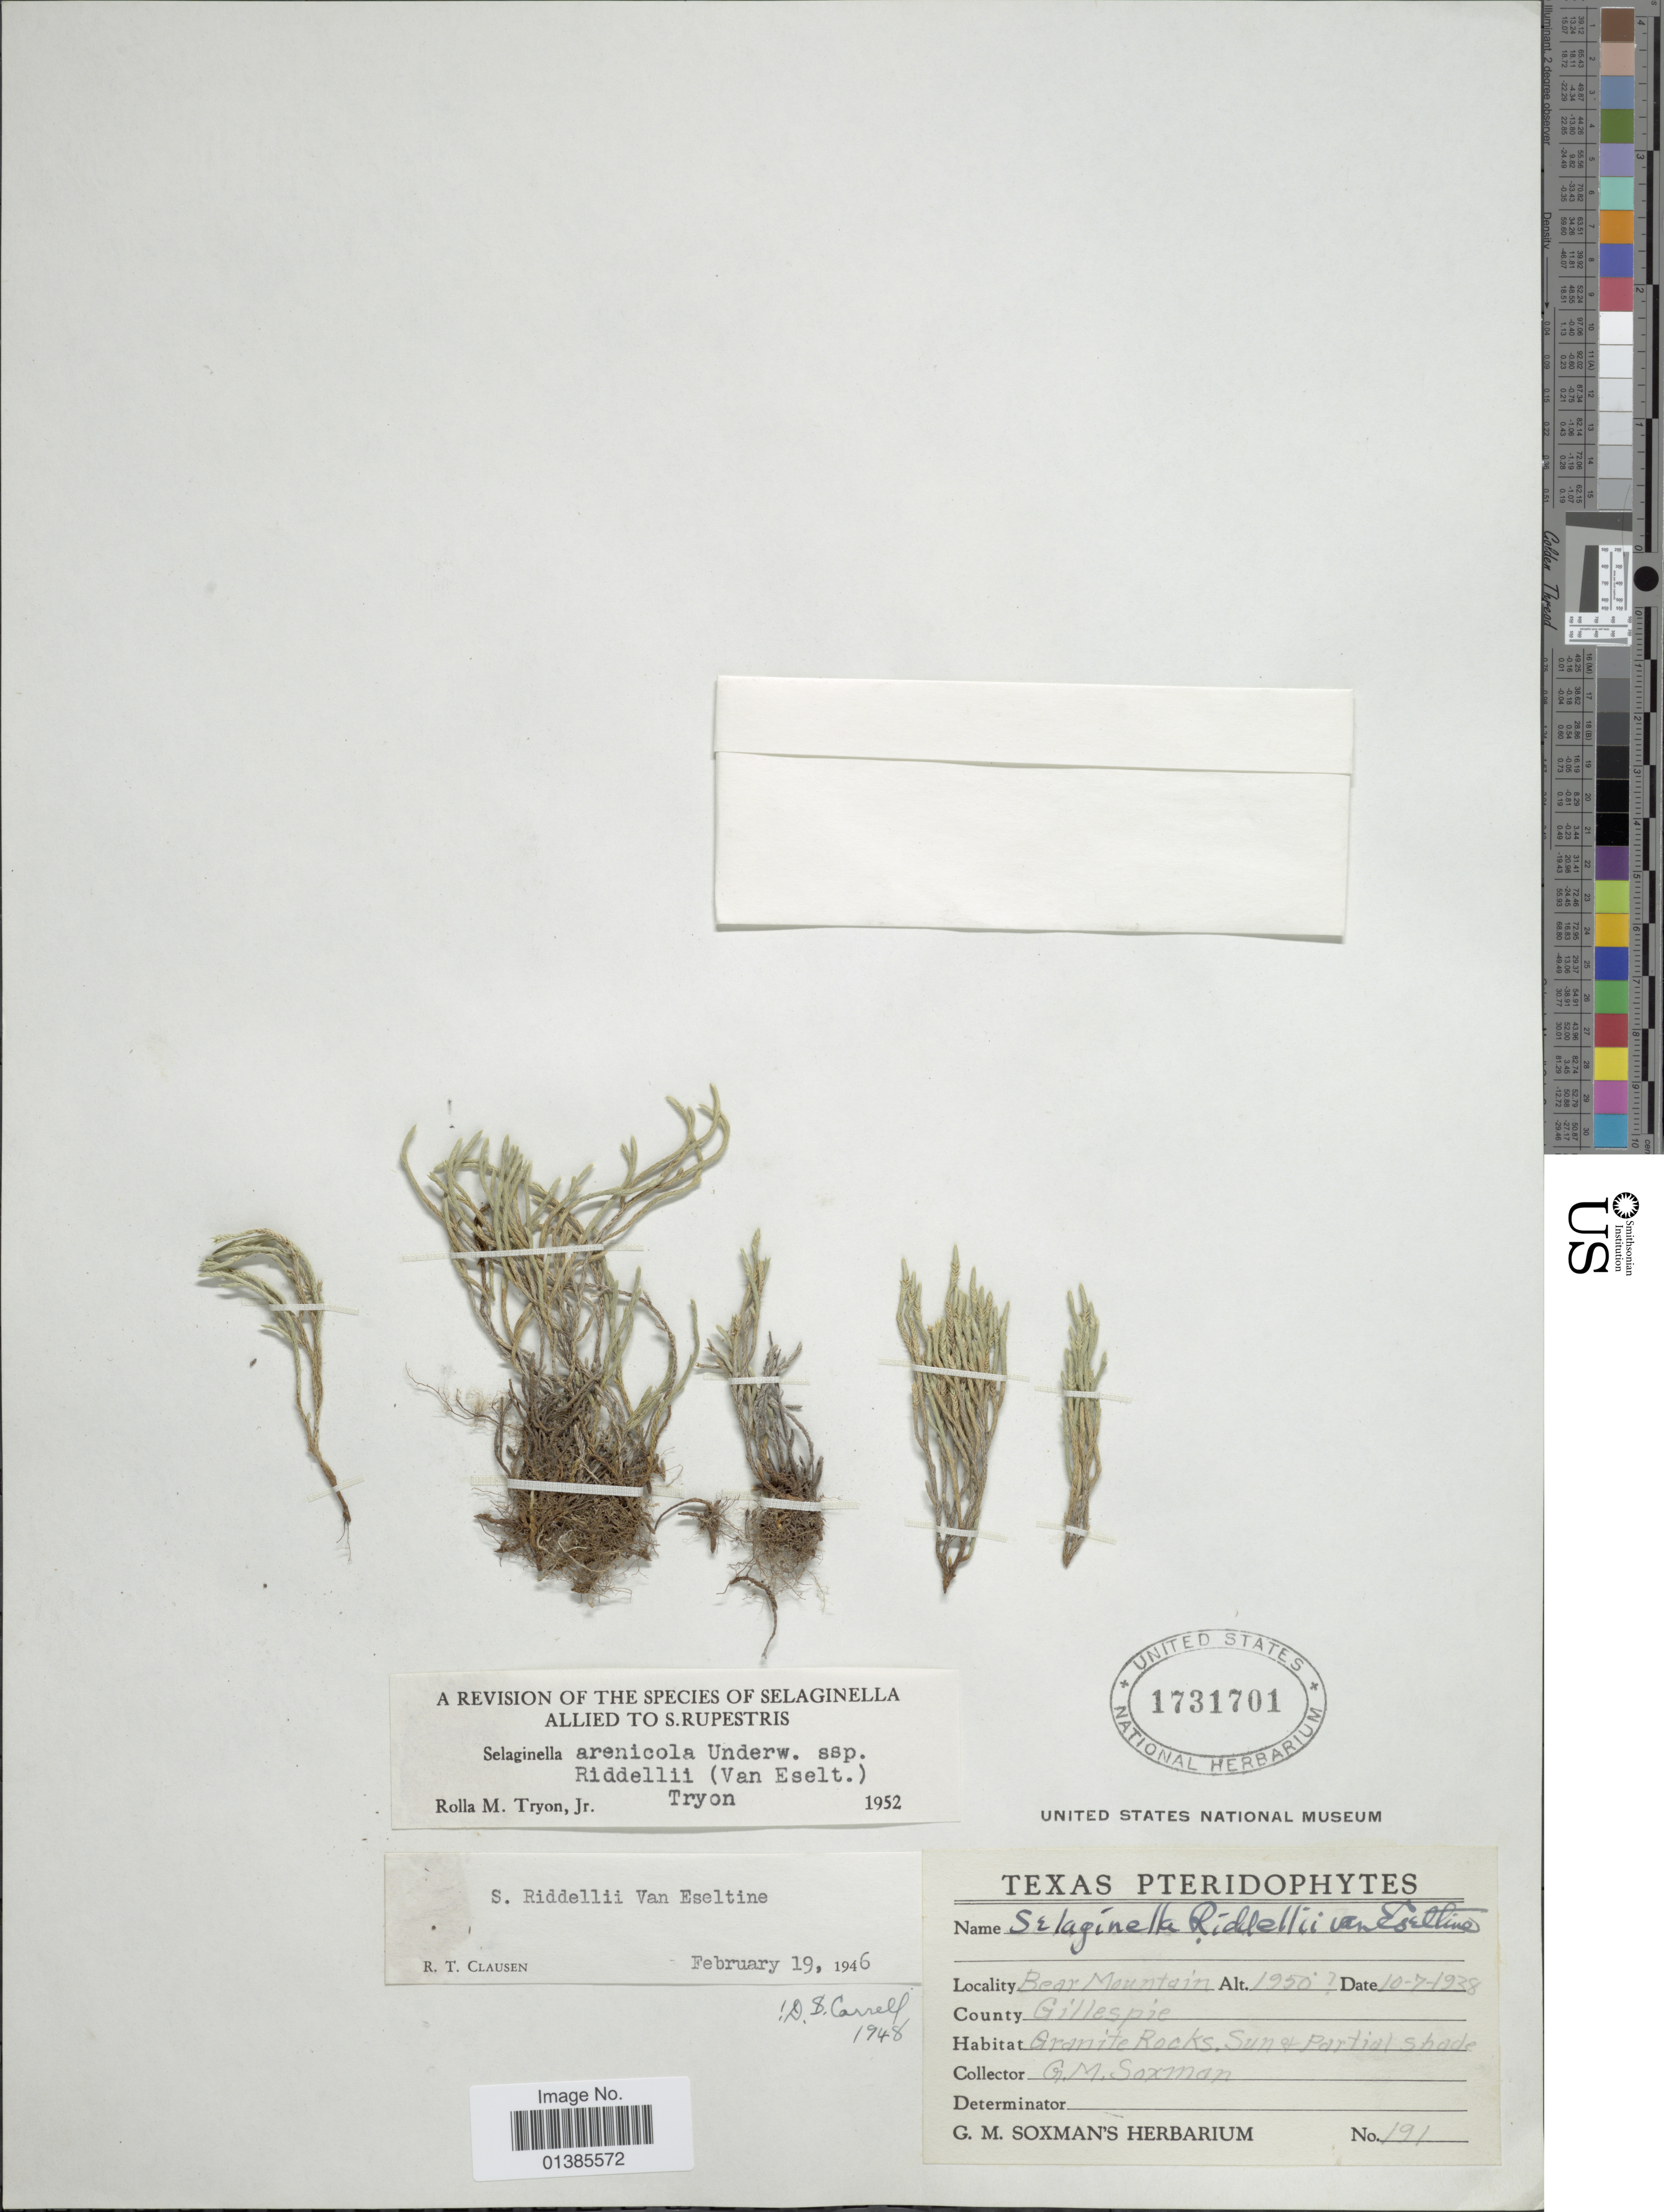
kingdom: Plantae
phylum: Tracheophyta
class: Lycopodiopsida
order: Selaginellales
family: Selaginellaceae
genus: Selaginella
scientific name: Selaginella arenicola subsp. riddellii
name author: (Van Eselt.) R.M. Tryon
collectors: G. Soxman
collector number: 191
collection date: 1938-07-10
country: United States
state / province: Texas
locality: Bear Mountain. County Gillespie.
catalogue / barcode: US 1731701